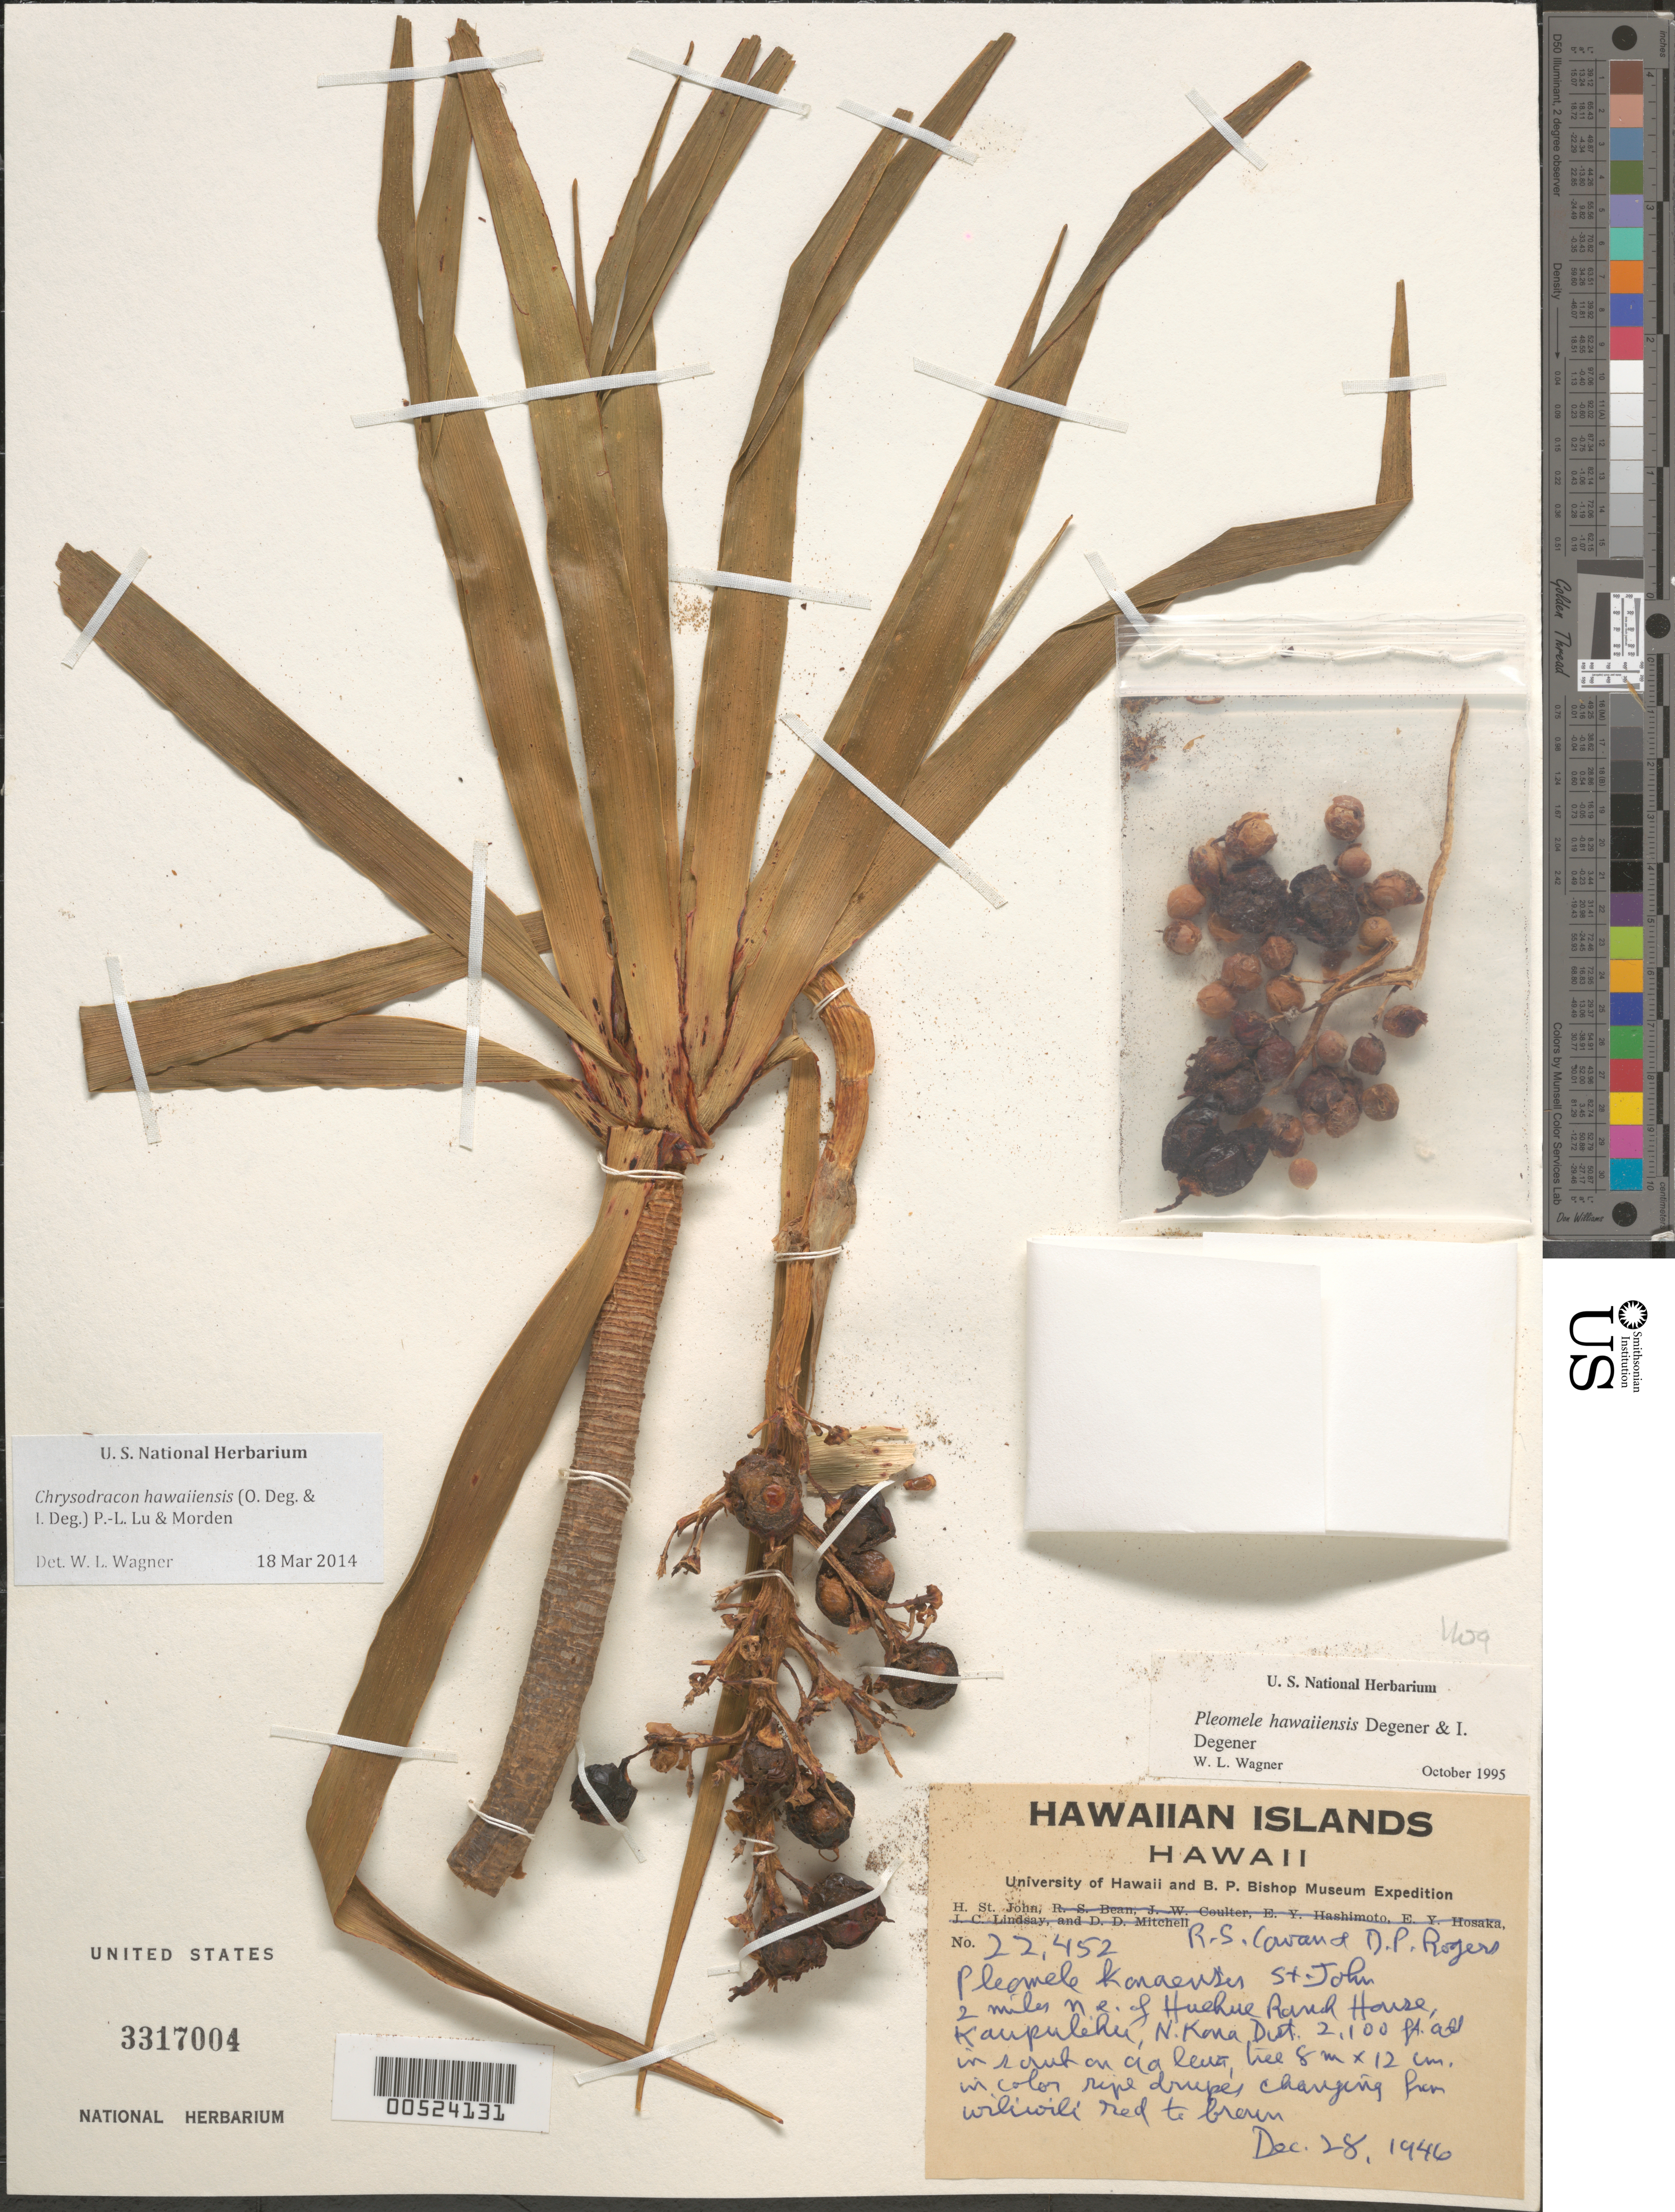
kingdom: Plantae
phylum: Tracheophyta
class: Liliopsida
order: Asparagales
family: Asparagaceae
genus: Dracaena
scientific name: Dracaena konaensis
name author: (H. St. John) Jankalski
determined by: Wagner, W. L., (BOT), Smithsonian Institution - National Museum of Natural History (UNITED STATES)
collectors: H. St. John, R. S. Cowan & D. Rogers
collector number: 22452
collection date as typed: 28 Dec 1946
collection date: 1946-12-28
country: United States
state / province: Hawaii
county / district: Hawaii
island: Hawaii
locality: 2 mi NE of Huehue Ranch House, Kaupulehu, N Kona Dist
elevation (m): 640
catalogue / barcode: US 3317004